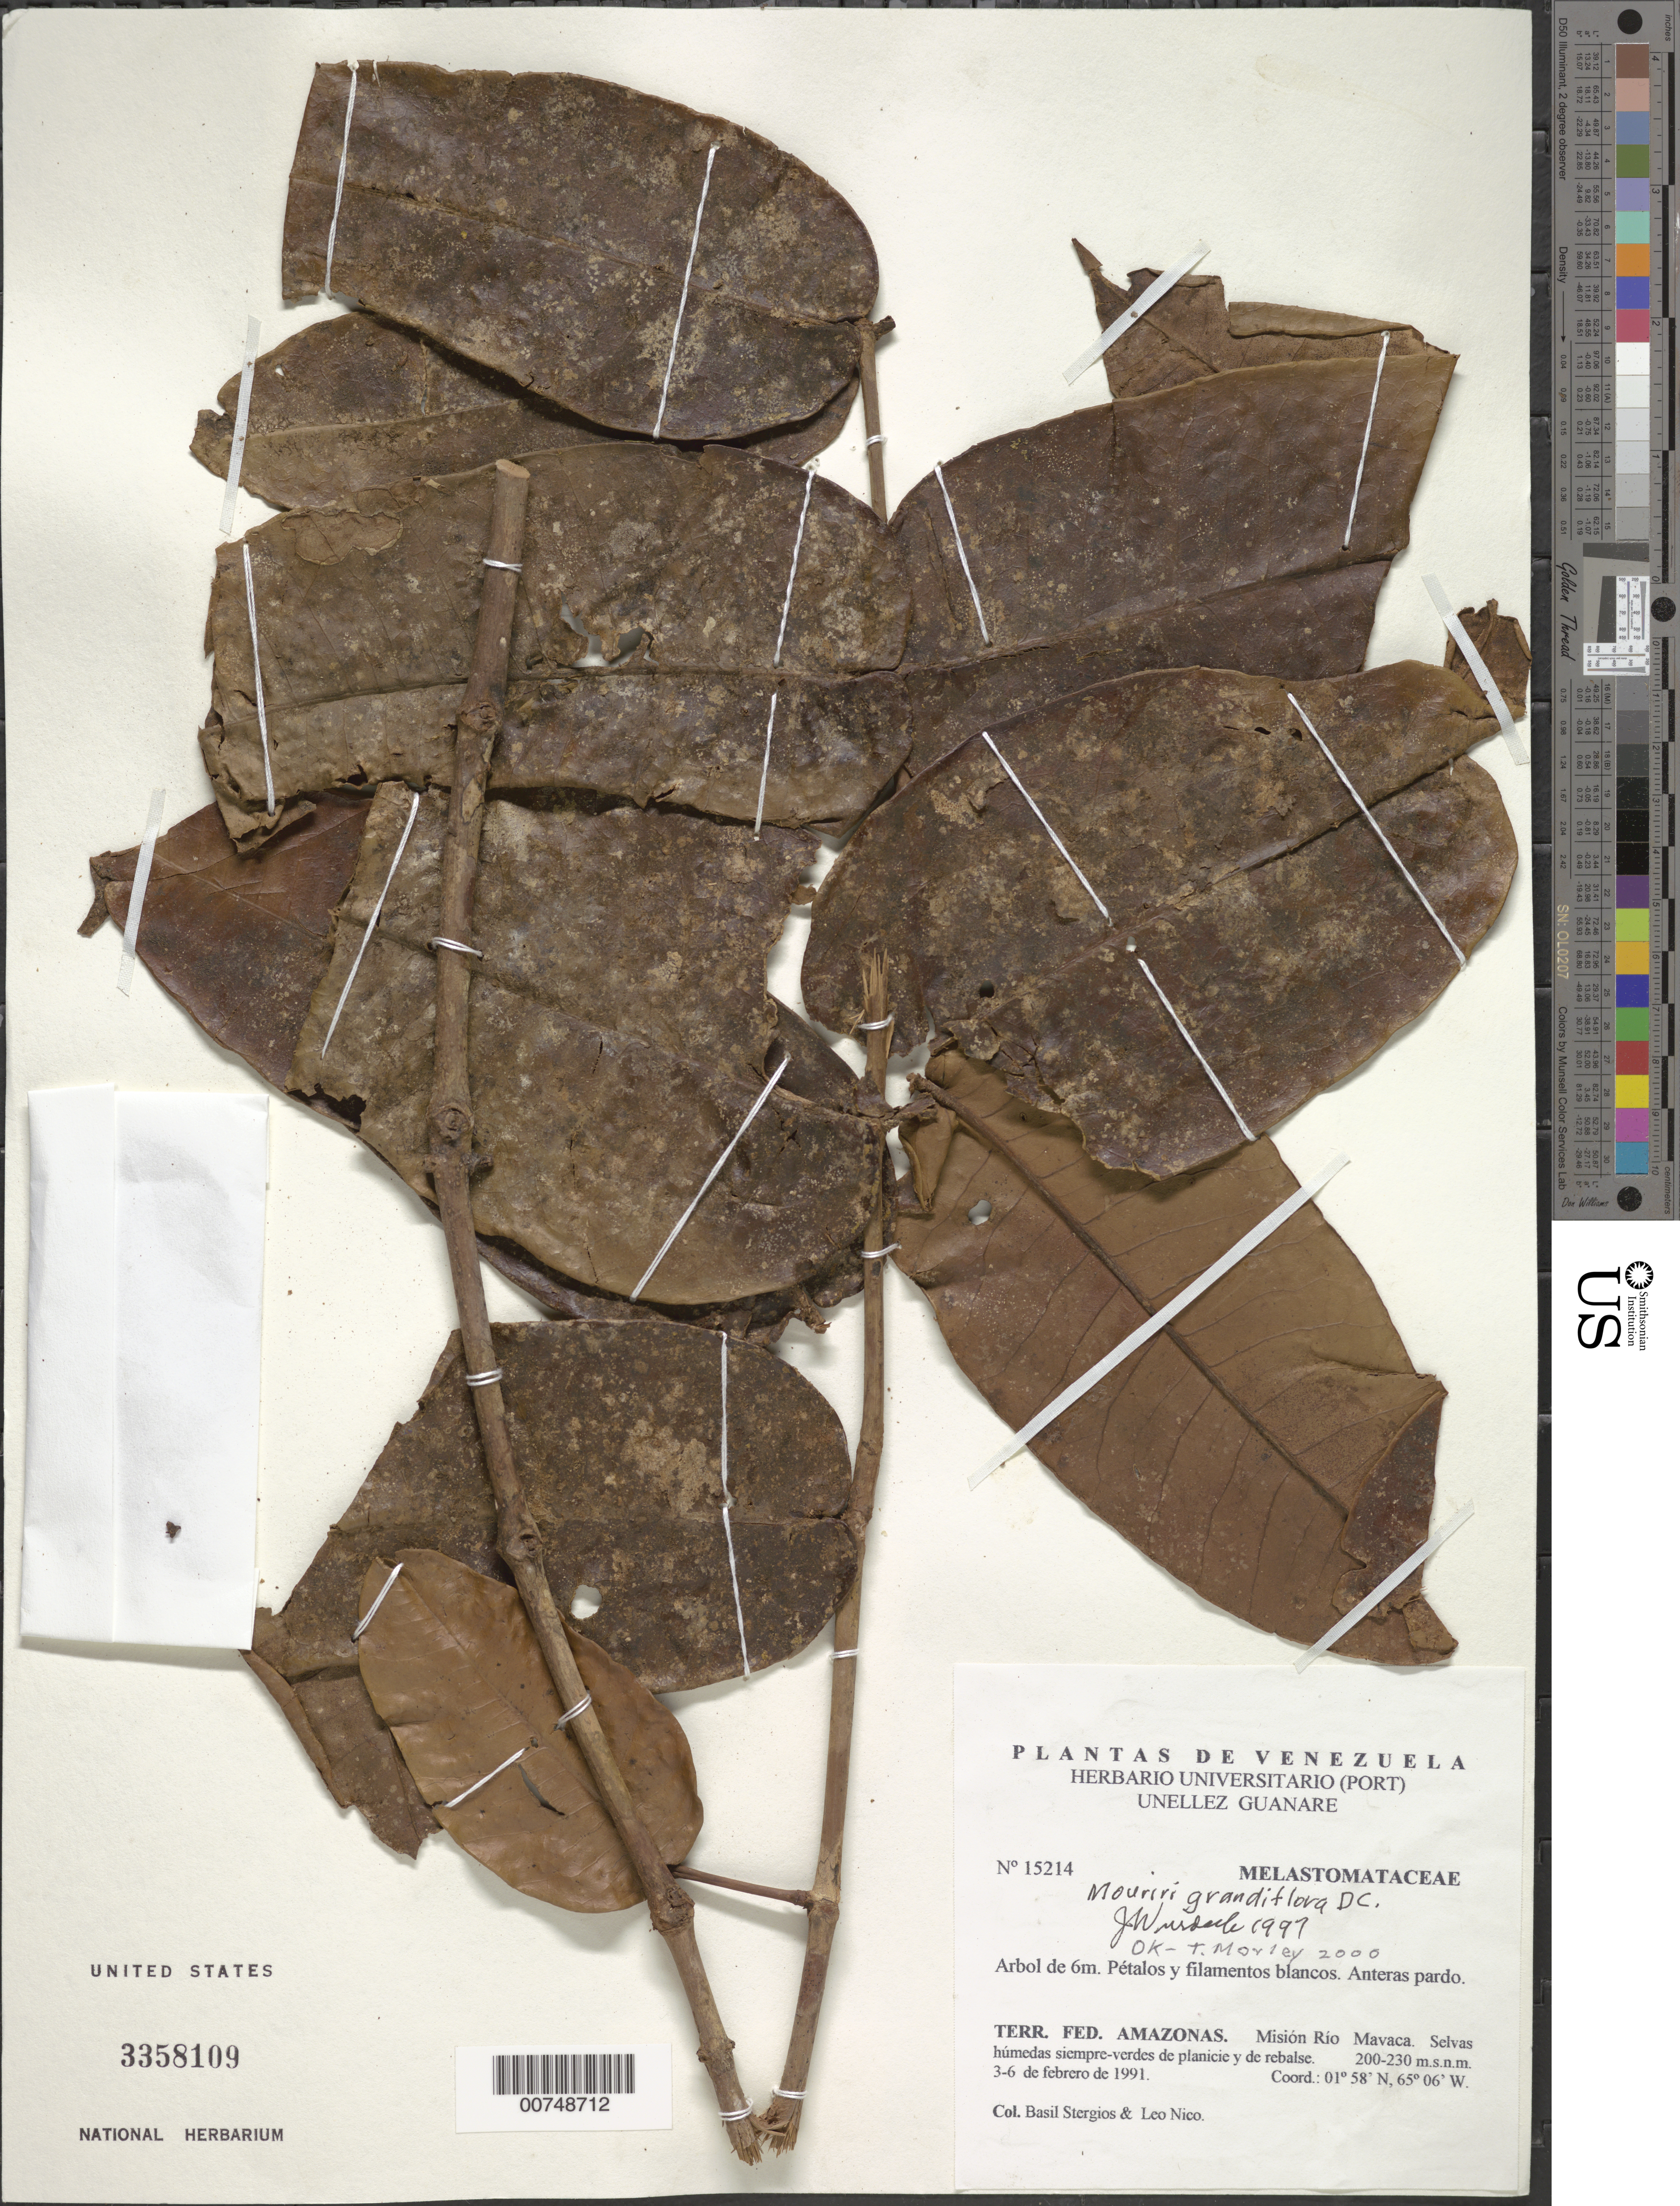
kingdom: Plantae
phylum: Tracheophyta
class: Magnoliopsida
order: Myrtales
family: Melastomataceae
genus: Mouriri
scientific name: Mouriri grandiflora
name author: DC.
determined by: Morley, T.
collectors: B. G. Stergios & L. Nico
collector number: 15214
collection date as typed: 3-Feb-91 to 6-Feb-91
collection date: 1991-02-03/1991-02-06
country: Venezuela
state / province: Amazonas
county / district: Río Negro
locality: Mision Río Mavaca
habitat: Selvas húmedas siempre-verdes de planici y de rebalse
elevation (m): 200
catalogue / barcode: US 3358109